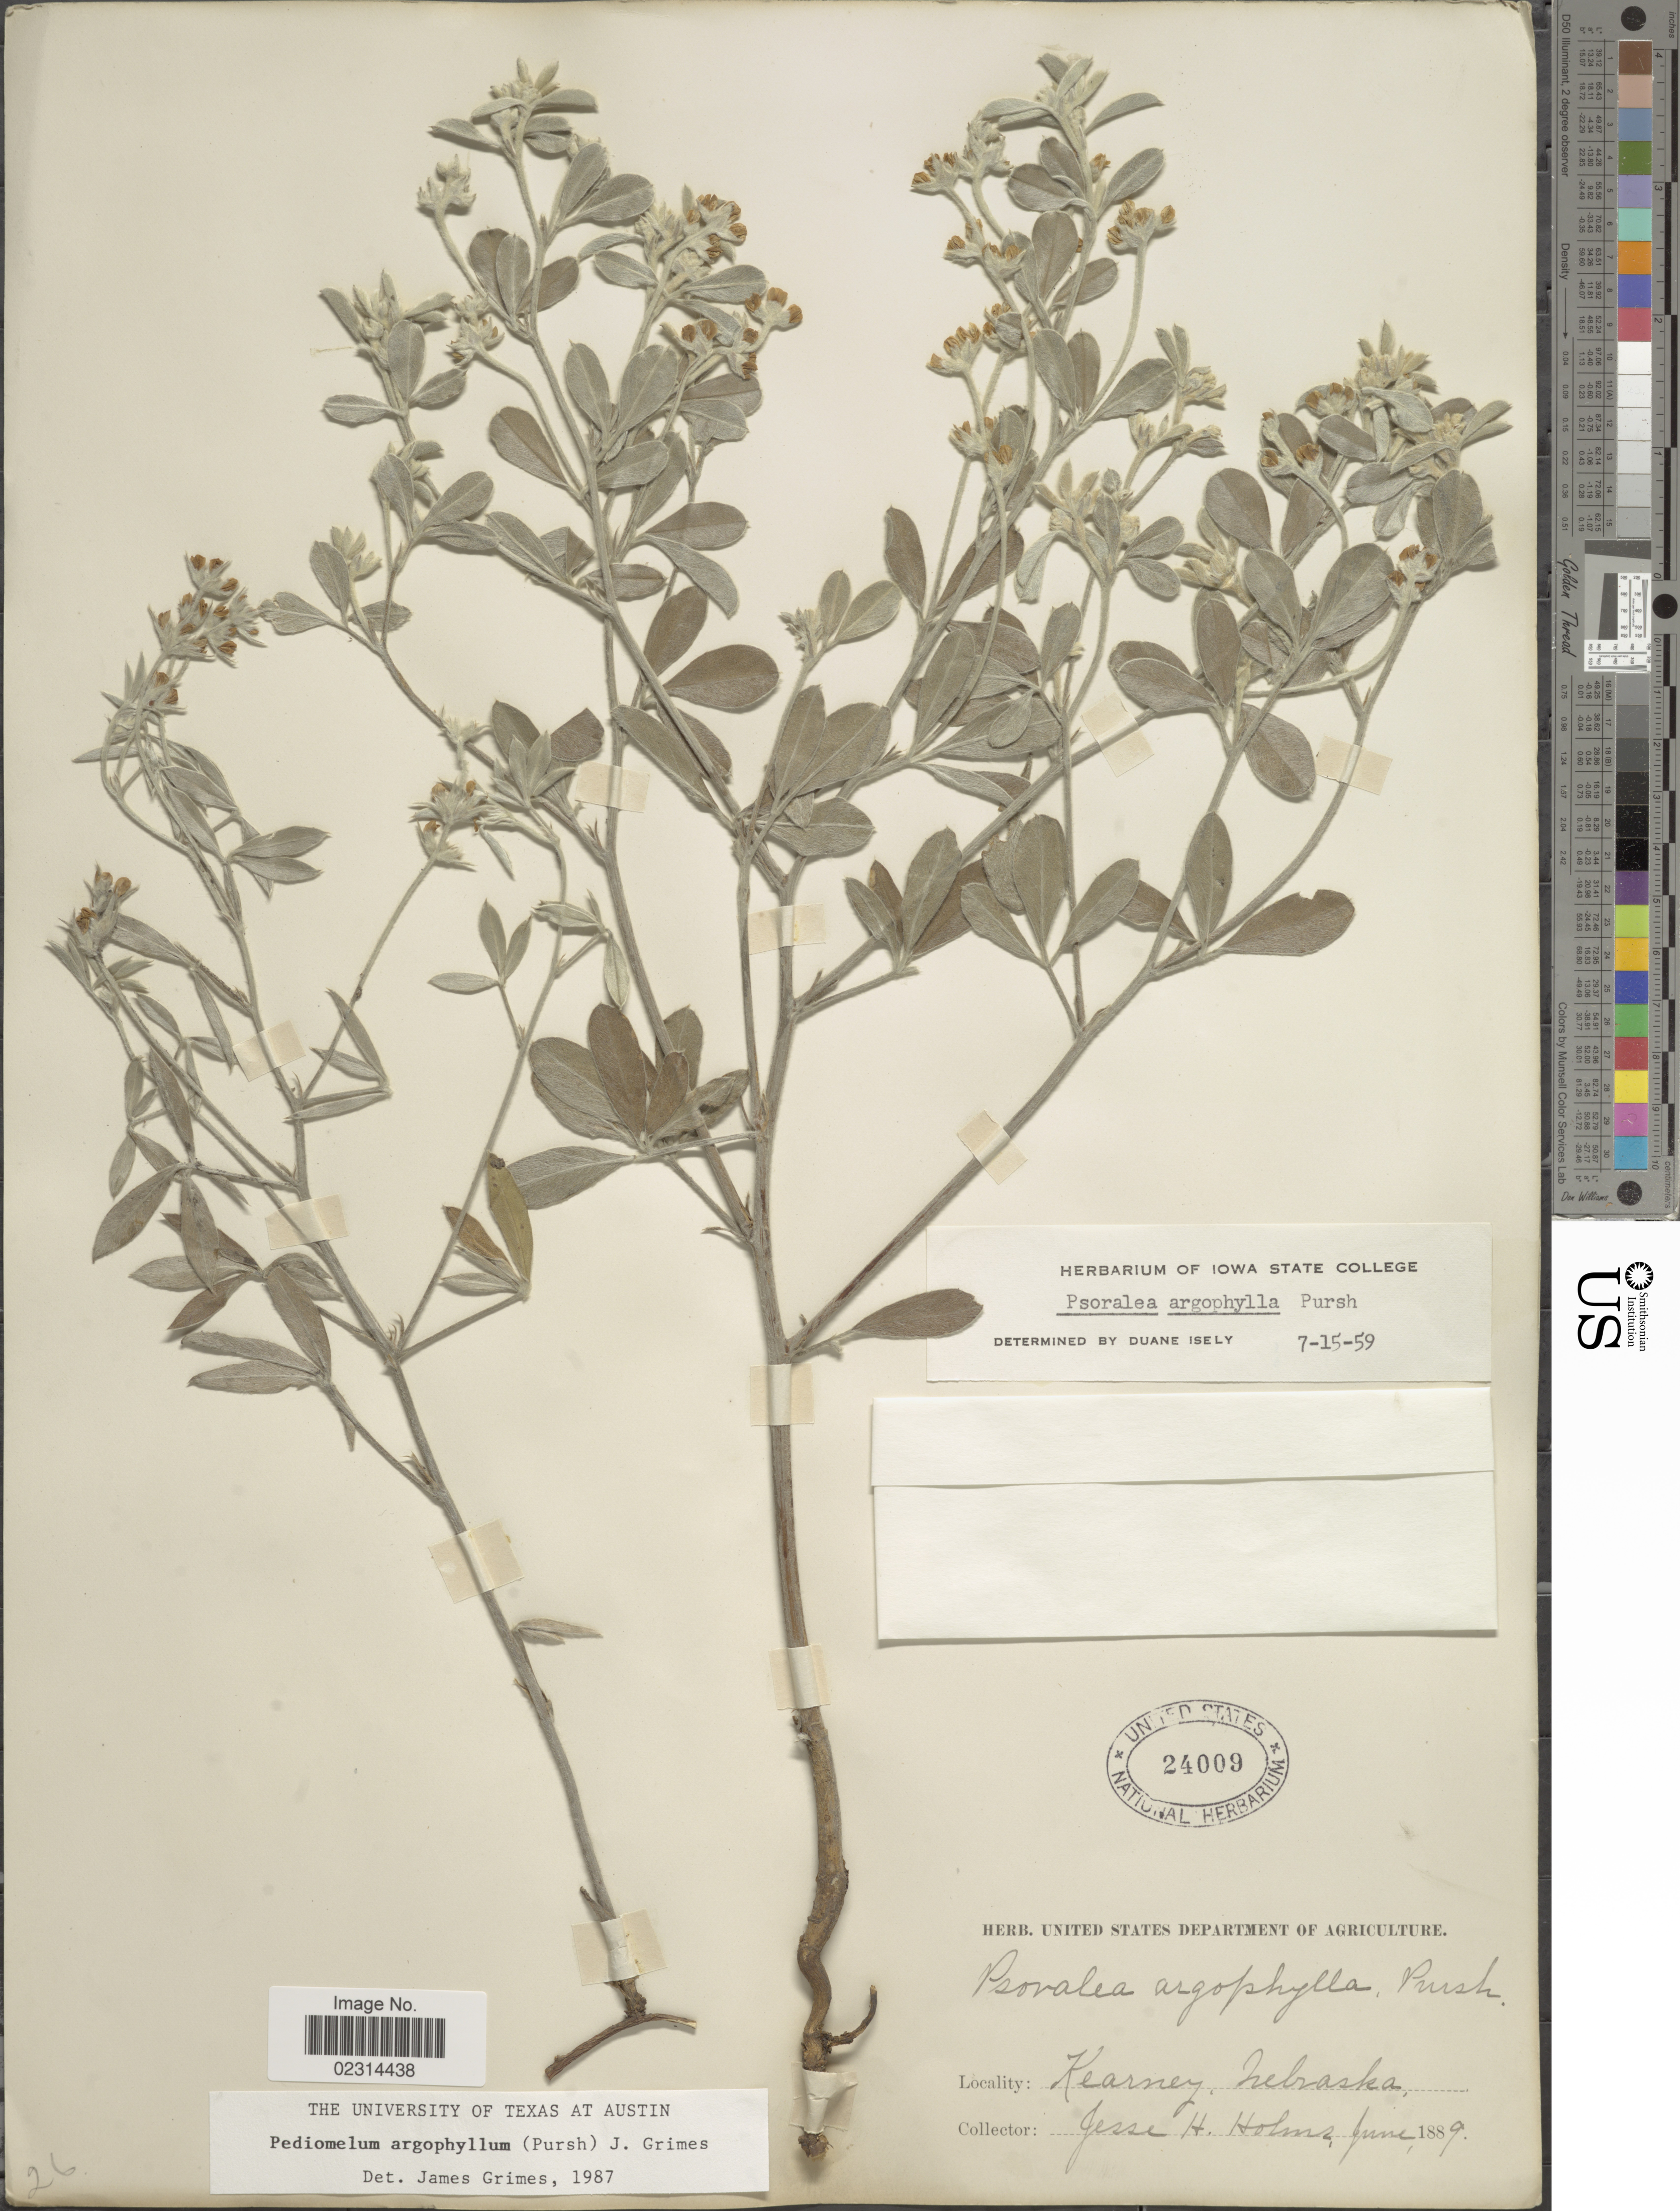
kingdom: Plantae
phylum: Tracheophyta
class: Magnoliopsida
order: Fabales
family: Fabaceae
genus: Pediomelum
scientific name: Pediomelum argophyllum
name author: (Pursh) J.W. Grimes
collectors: J. H. Holms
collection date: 1889-06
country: United States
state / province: Nebraska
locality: Kearney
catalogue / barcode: US 24009